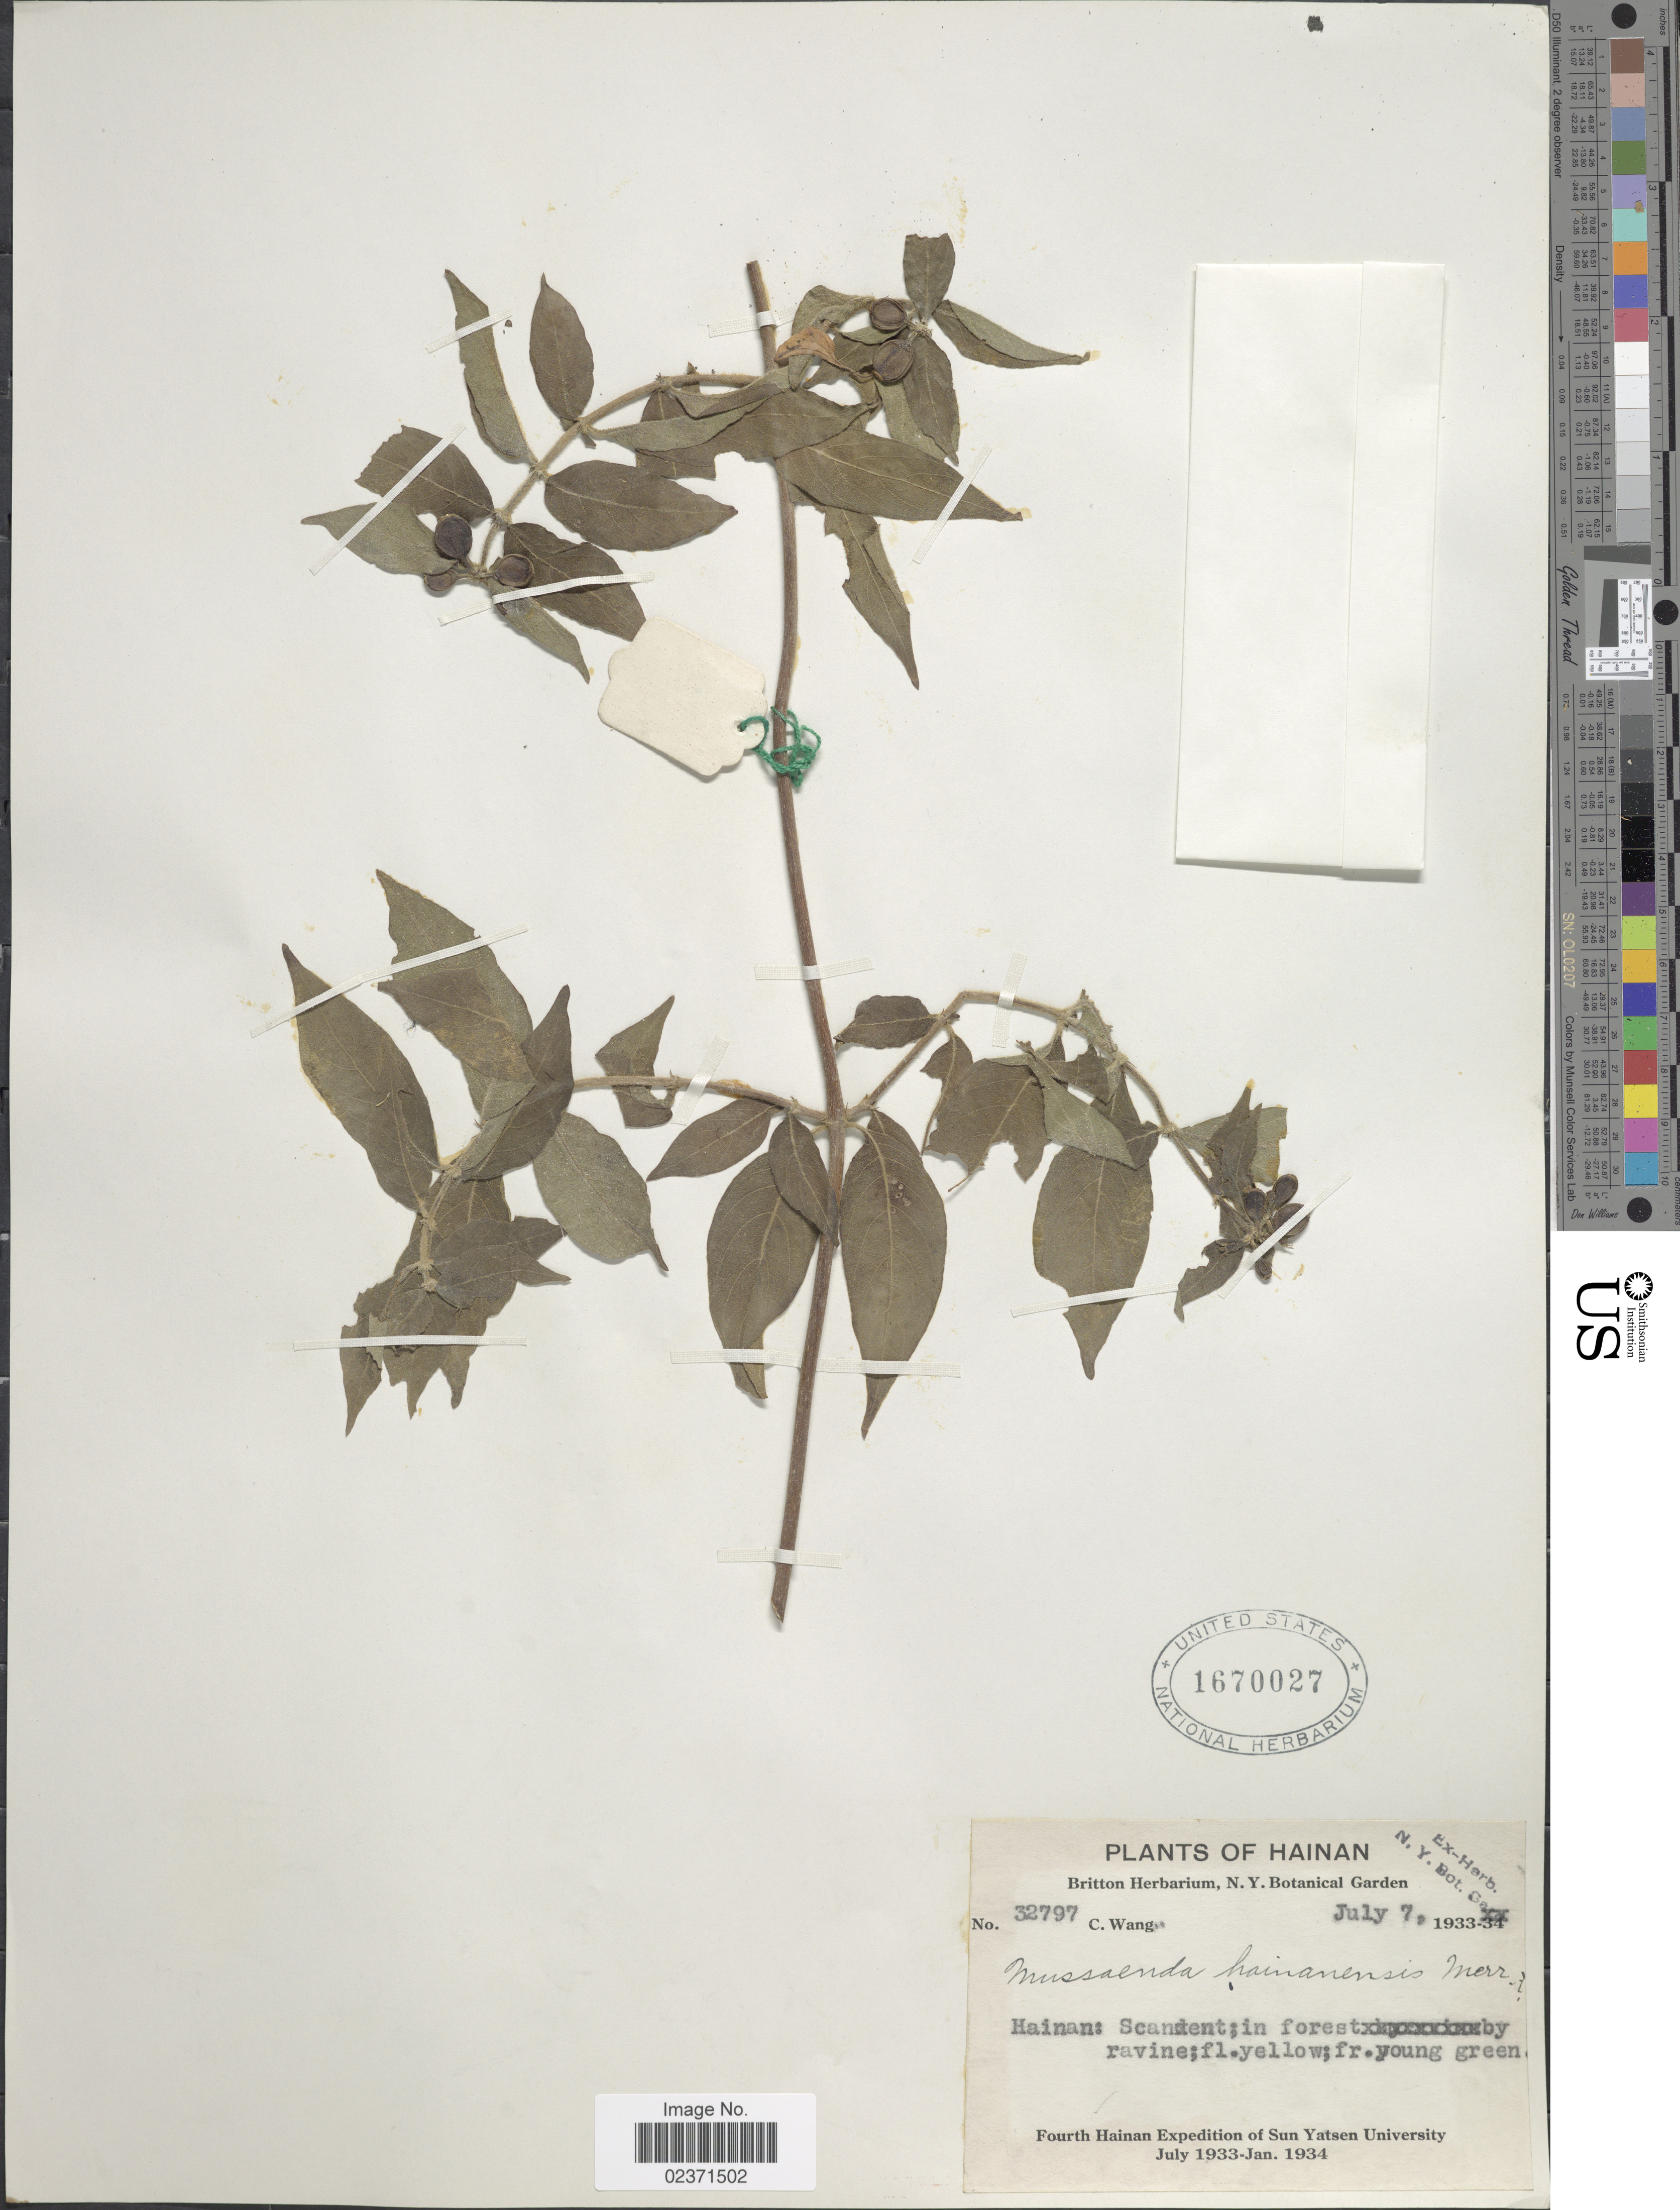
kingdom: Plantae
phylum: Tracheophyta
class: Magnoliopsida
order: Gentianales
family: Rubiaceae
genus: Mussaenda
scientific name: Mussaenda hainanensis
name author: Merr.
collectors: C. Wang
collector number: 32797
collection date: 1933-07-07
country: China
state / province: Hainan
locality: Hainan, in forest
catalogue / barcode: US 1670027